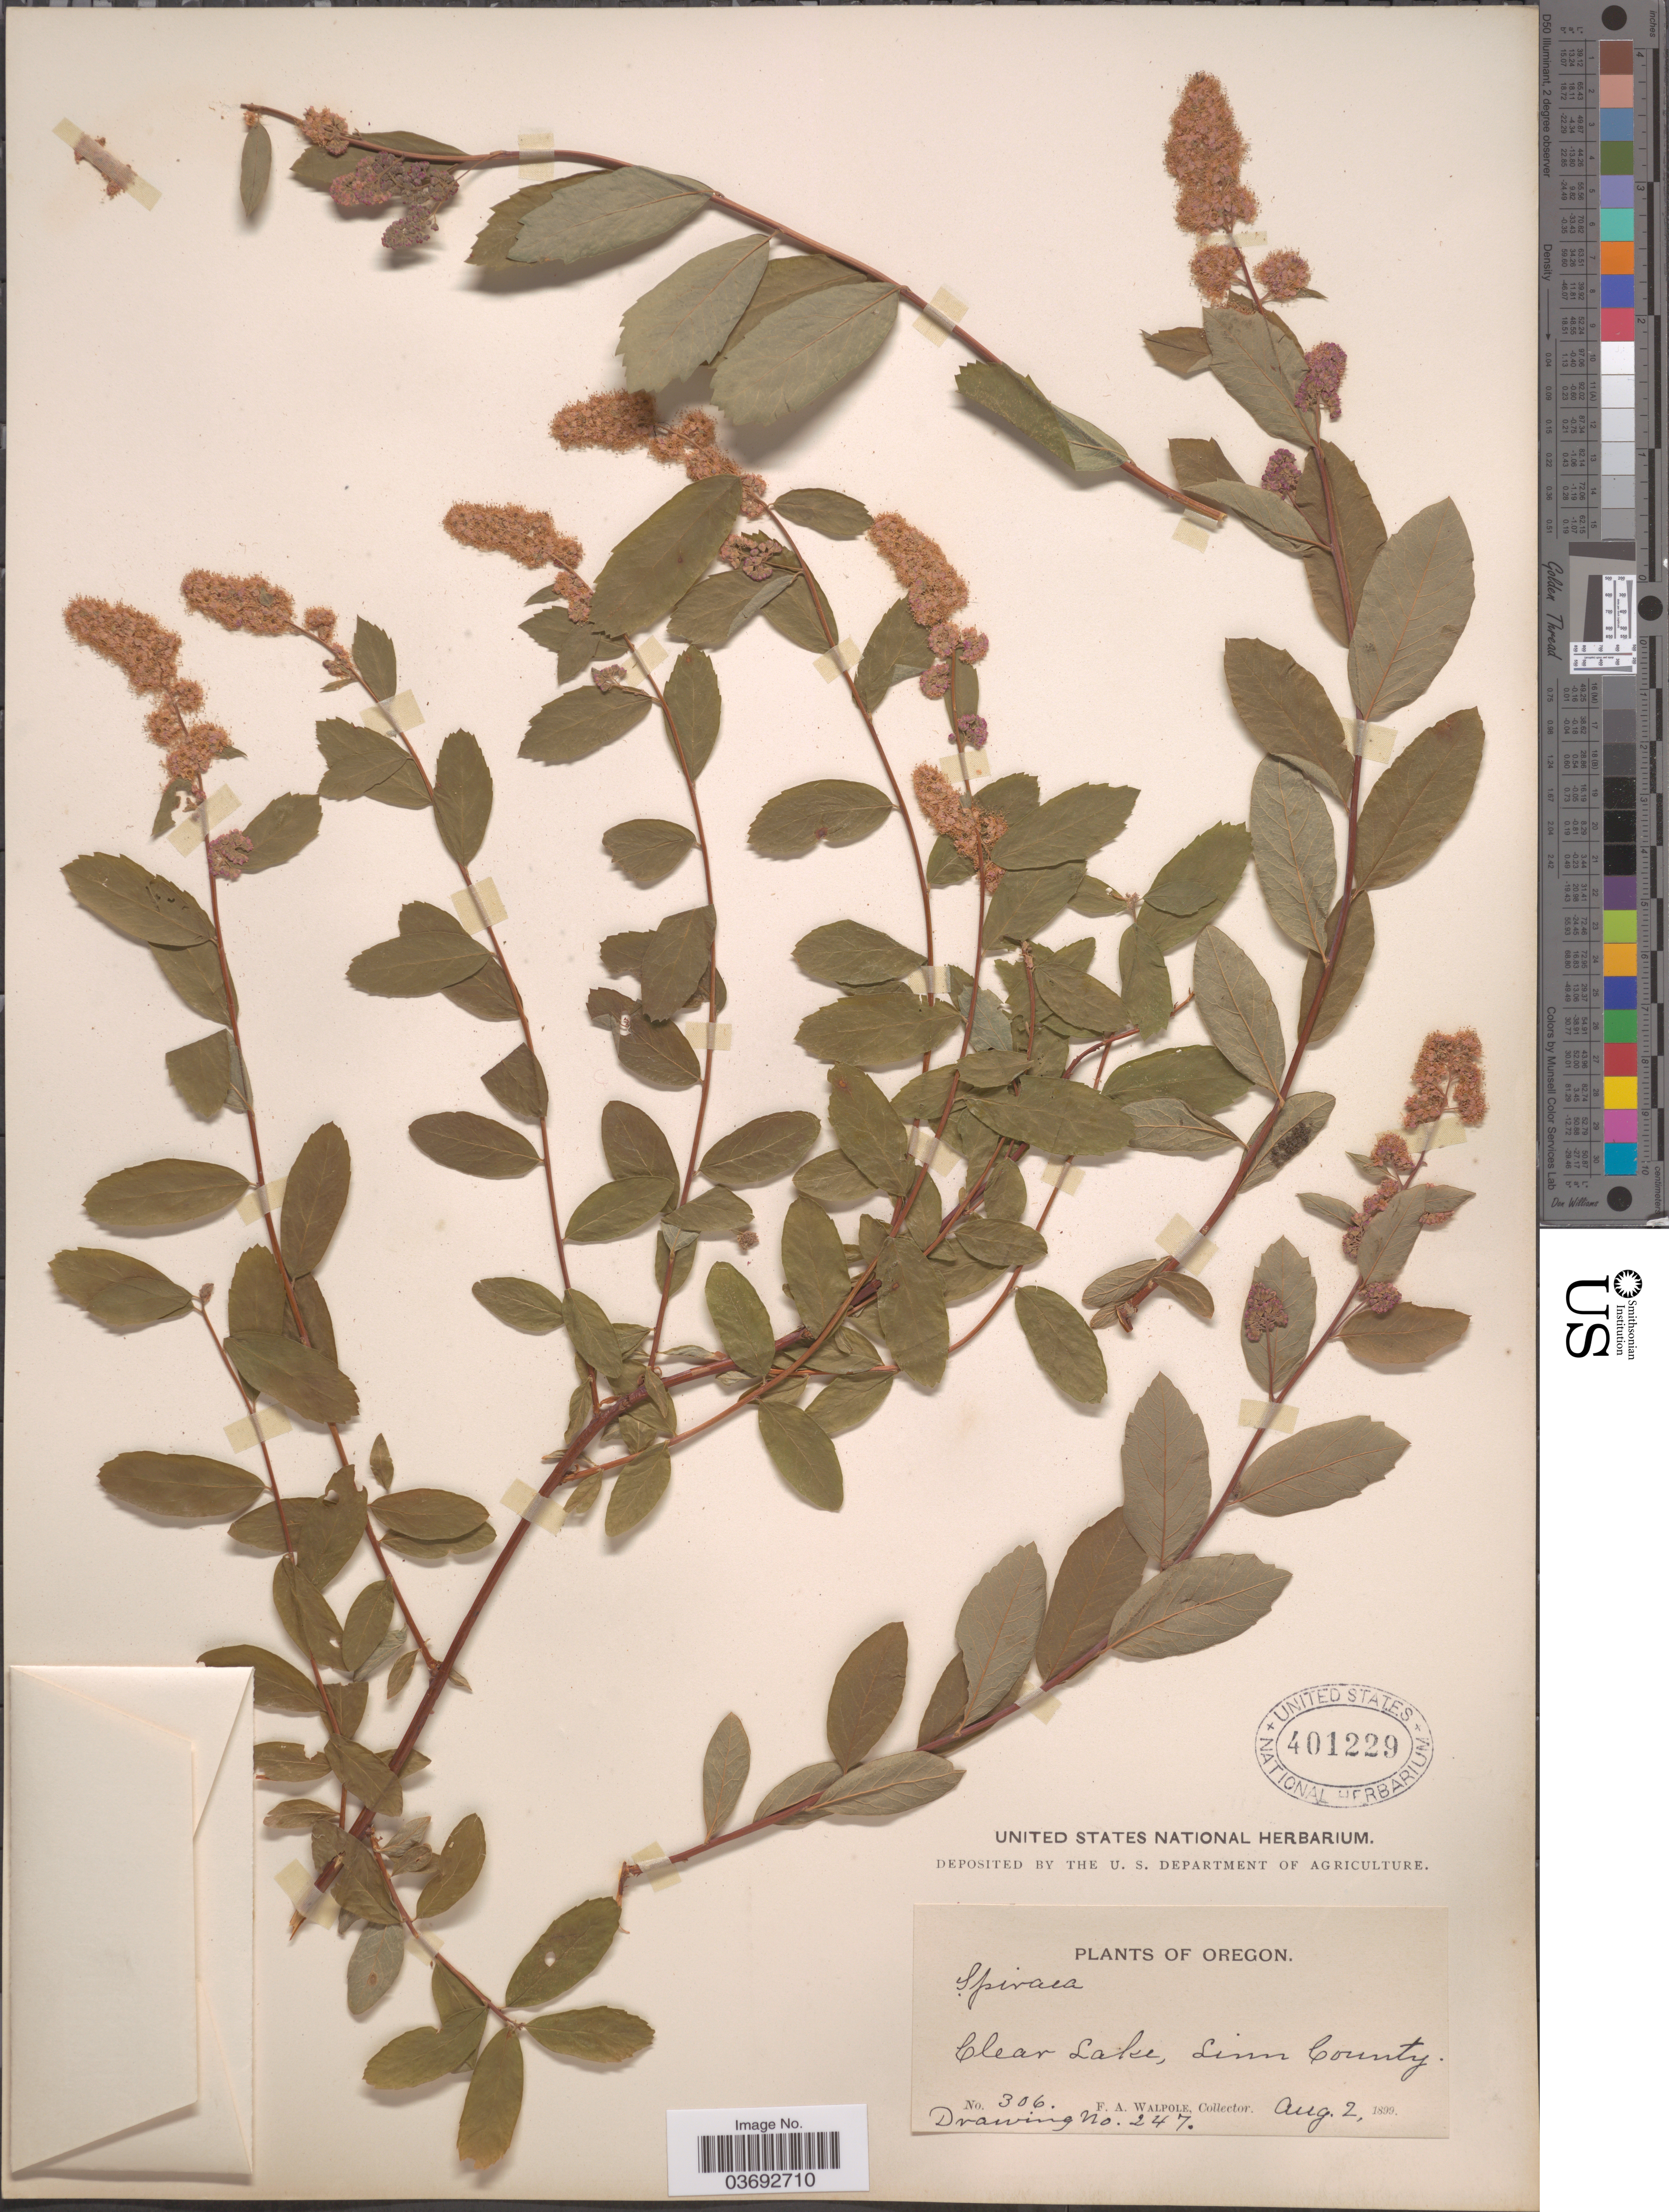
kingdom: Plantae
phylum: Tracheophyta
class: Magnoliopsida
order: Rosales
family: Rosaceae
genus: Spiraea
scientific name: Spiraea menziesii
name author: Hook.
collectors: F. Walpole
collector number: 306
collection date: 1899-08-02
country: United States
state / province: Oregon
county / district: Linn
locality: Clear Lake, Linn County.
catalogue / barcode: US 401229